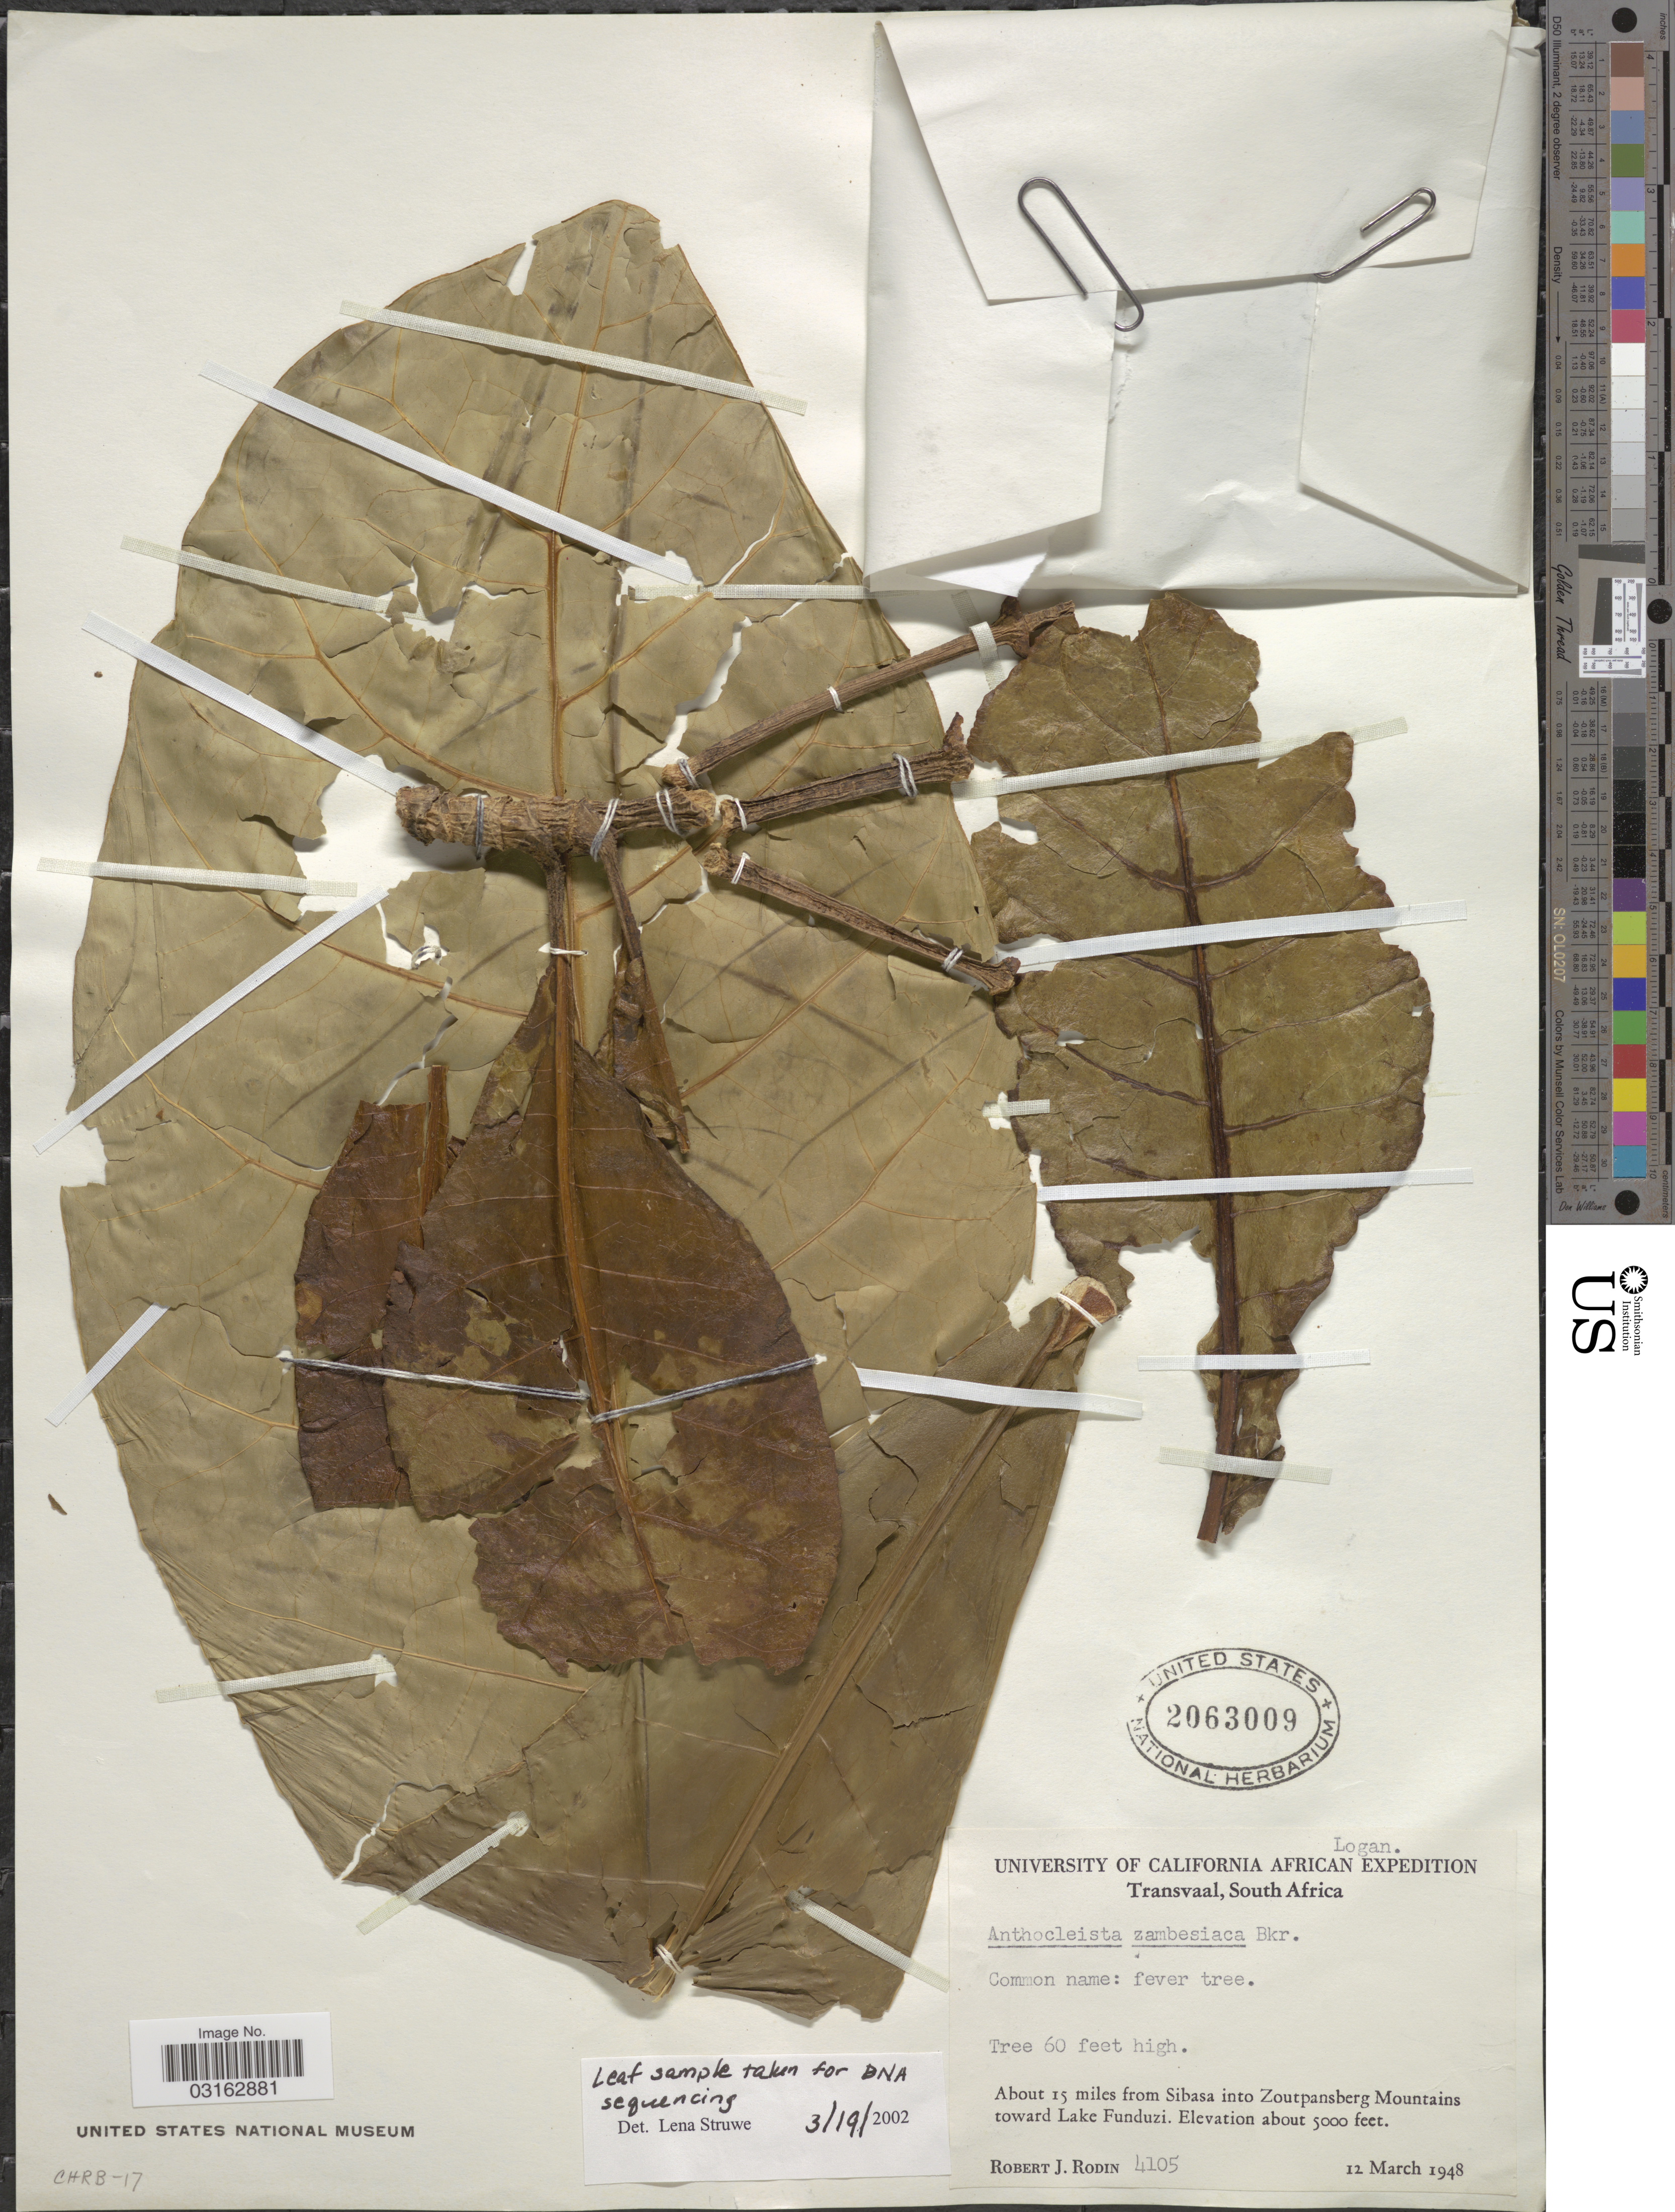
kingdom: Plantae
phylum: Tracheophyta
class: Magnoliopsida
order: Gentianales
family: Gentianaceae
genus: Anthocleista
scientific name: Anthocleista zambesiaca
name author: Baker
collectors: R. J. Rodin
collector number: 4105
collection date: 1948-03-12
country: South Africa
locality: Transvaal, About 15 miles from Sibasa into Zoutpansberg Mountains toward Lake Funduzi.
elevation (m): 1524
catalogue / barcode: US 2063009